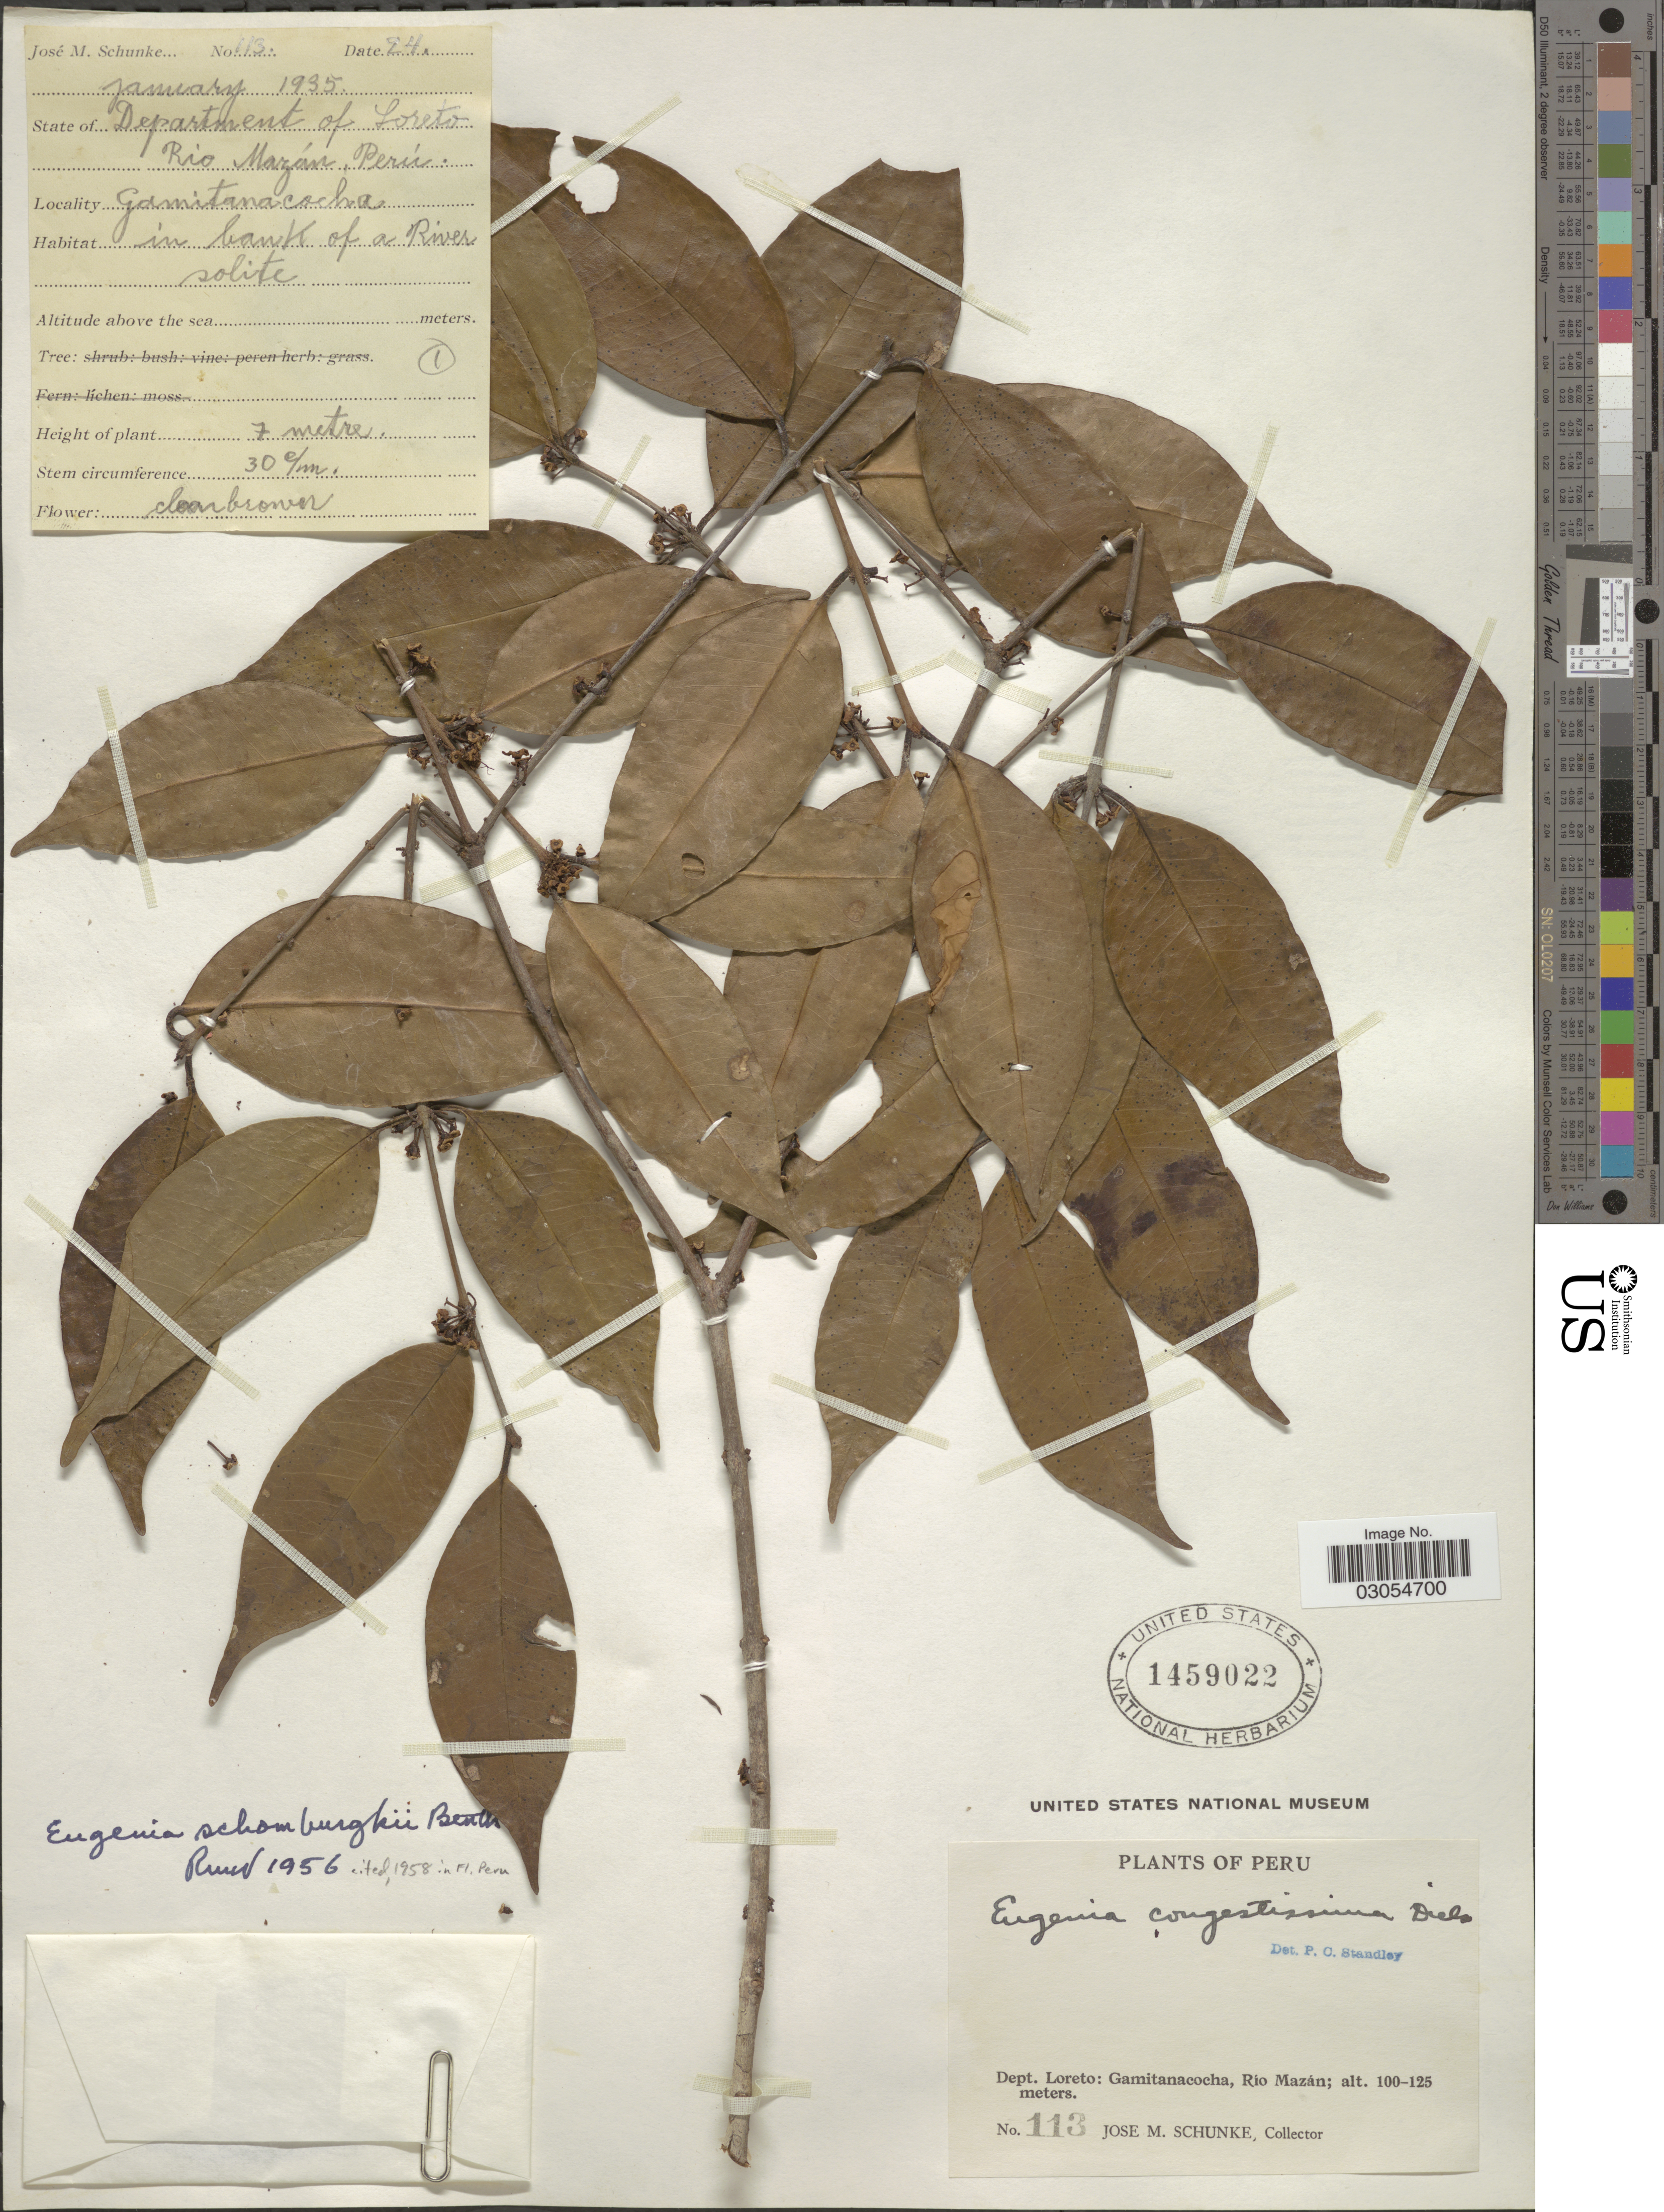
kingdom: Plantae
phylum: Tracheophyta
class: Magnoliopsida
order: Myrtales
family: Myrtaceae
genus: Eugenia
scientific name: Eugenia lambertiana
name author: DC.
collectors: J. Schunke Vigo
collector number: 113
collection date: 1935-01-24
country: Peru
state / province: Loreto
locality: Department of Loreto: Gamitanacocha, Río Mazán.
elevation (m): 100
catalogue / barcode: US 1459022